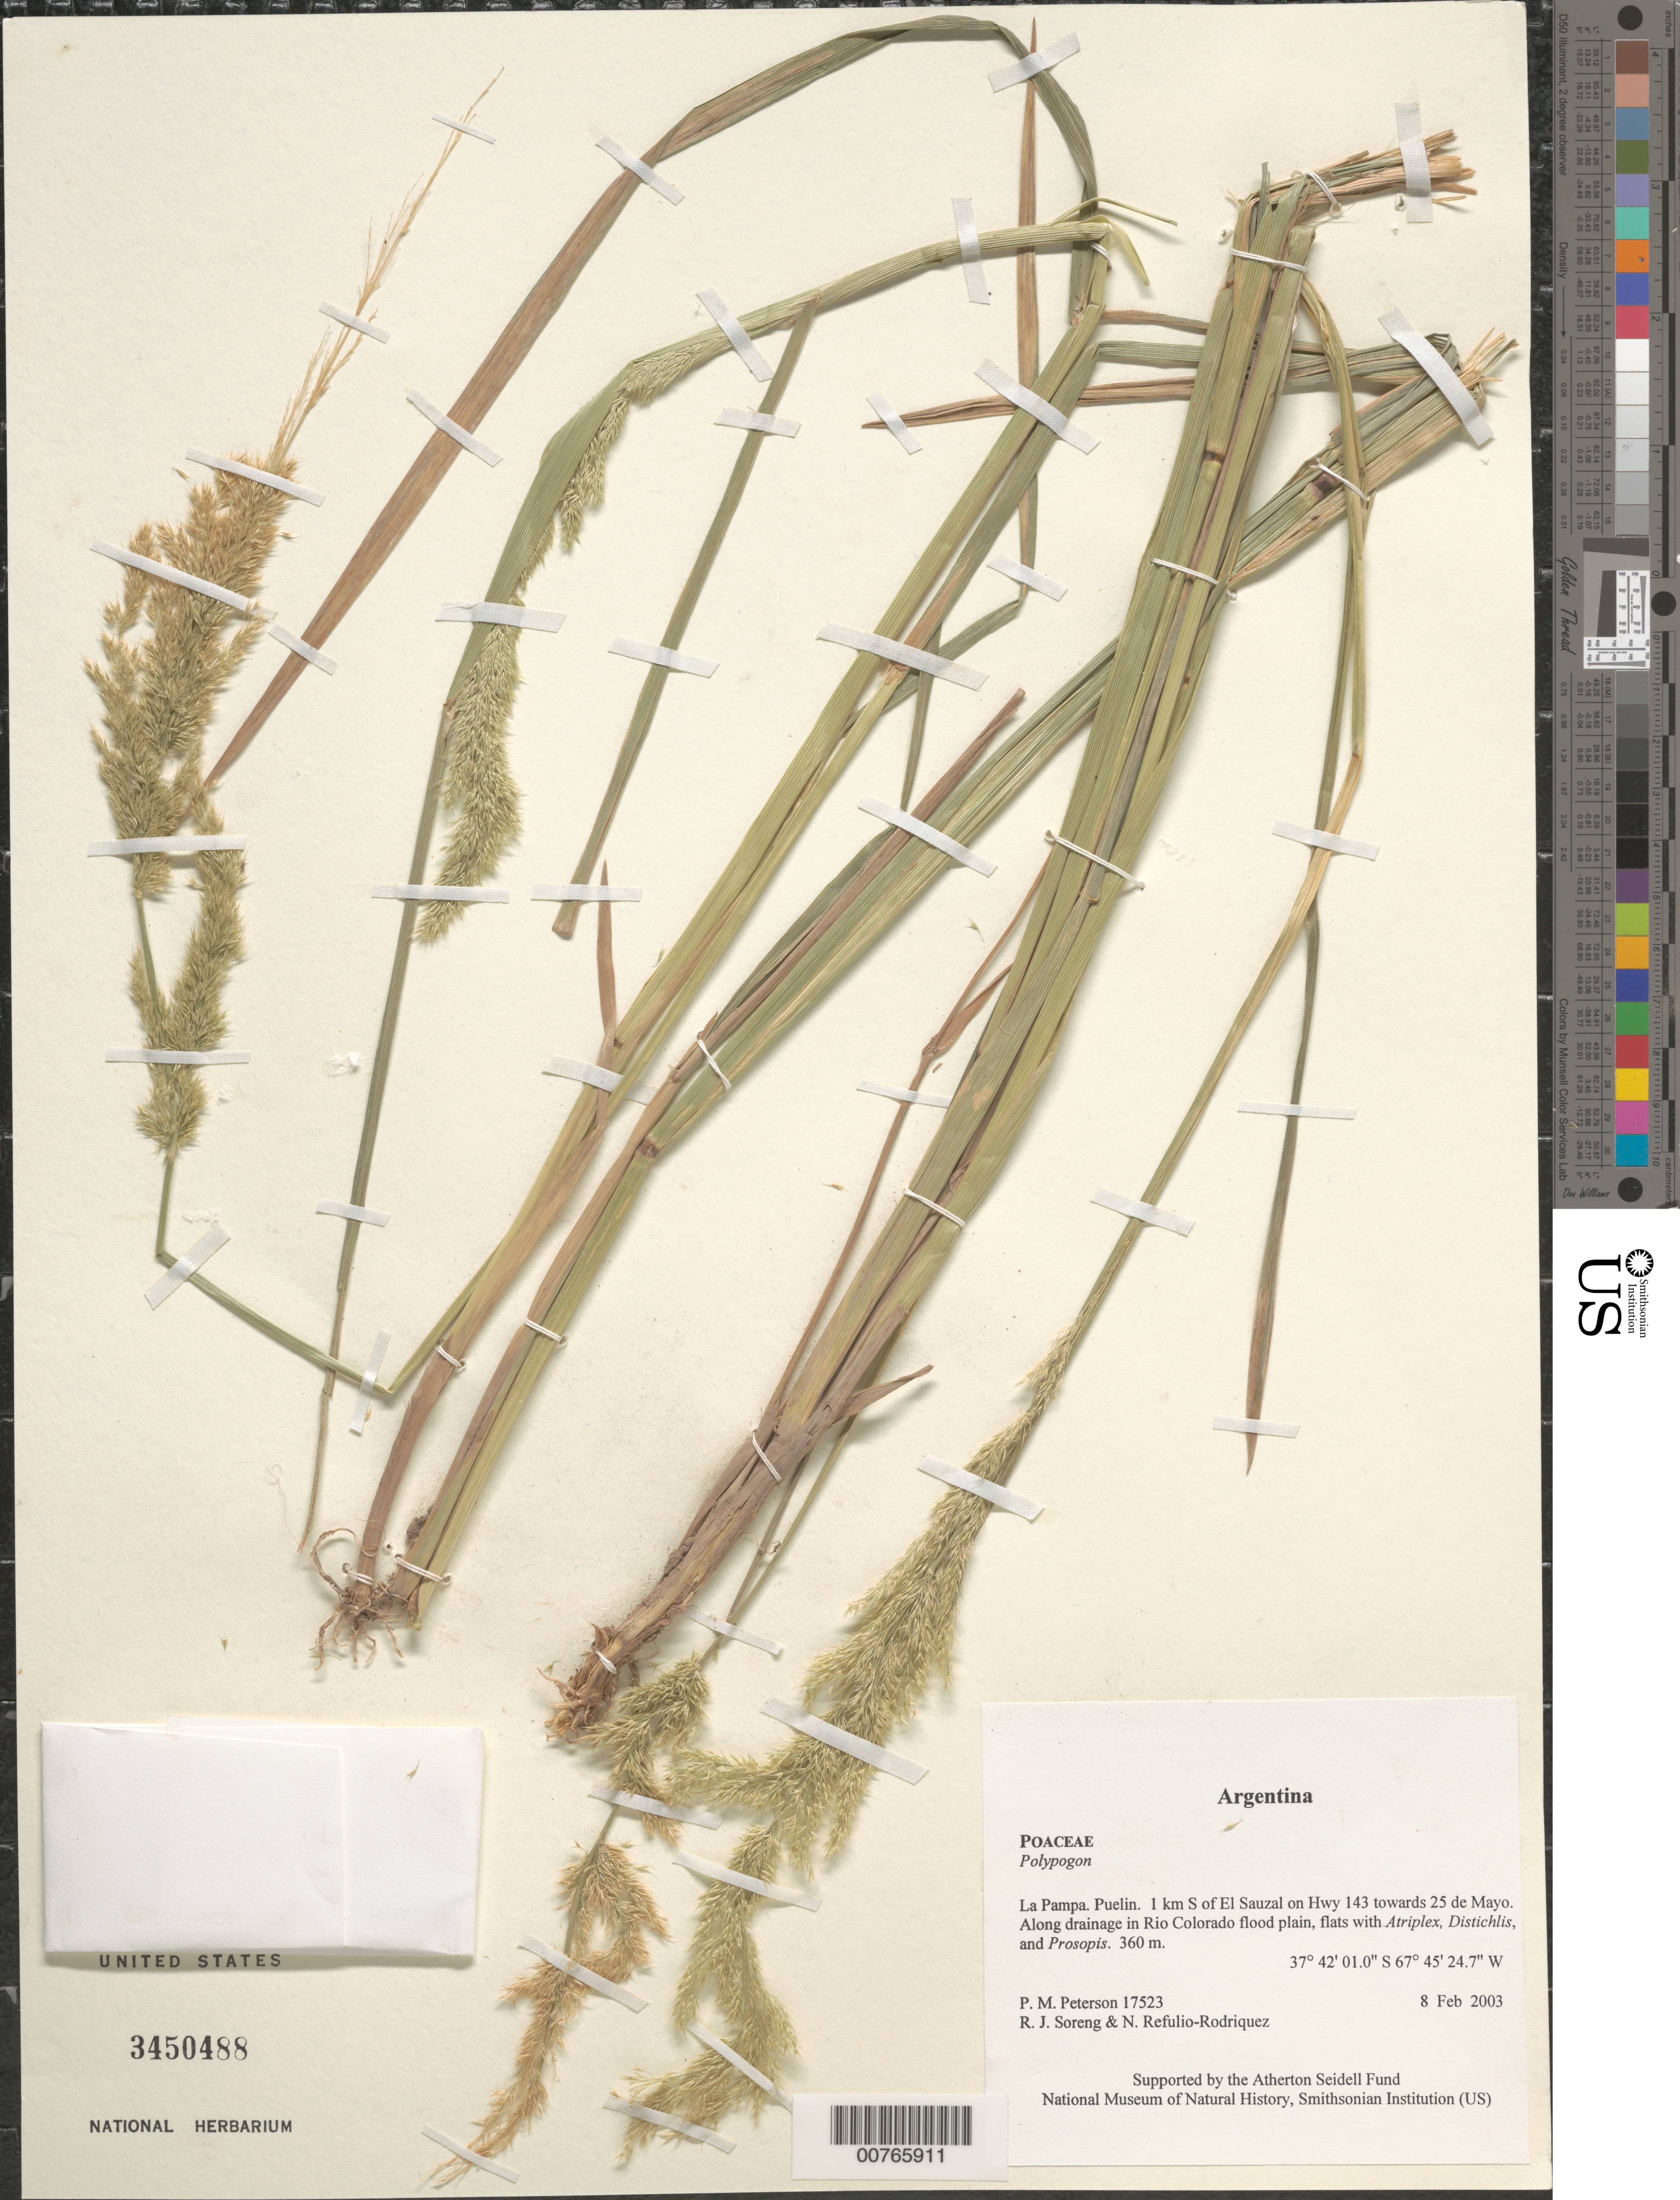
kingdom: Plantae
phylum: Tracheophyta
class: Liliopsida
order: Poales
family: Poaceae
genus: Polypogon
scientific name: Polypogon sp.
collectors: P. M. Peterson, R. J. Soreng & N. Refulio-Rodríguez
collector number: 17523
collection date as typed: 08 Feb 2003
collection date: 2003-02-08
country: Argentina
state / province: La Pampa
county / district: Puelin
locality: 1 km S of El Sauzal on Hwy 143 towards 25 de Mayo. Along drainage in Rio Colorado flood plain, flats with Atriplex, Distichlis, and Prosopis.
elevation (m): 360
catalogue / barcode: US 3450488